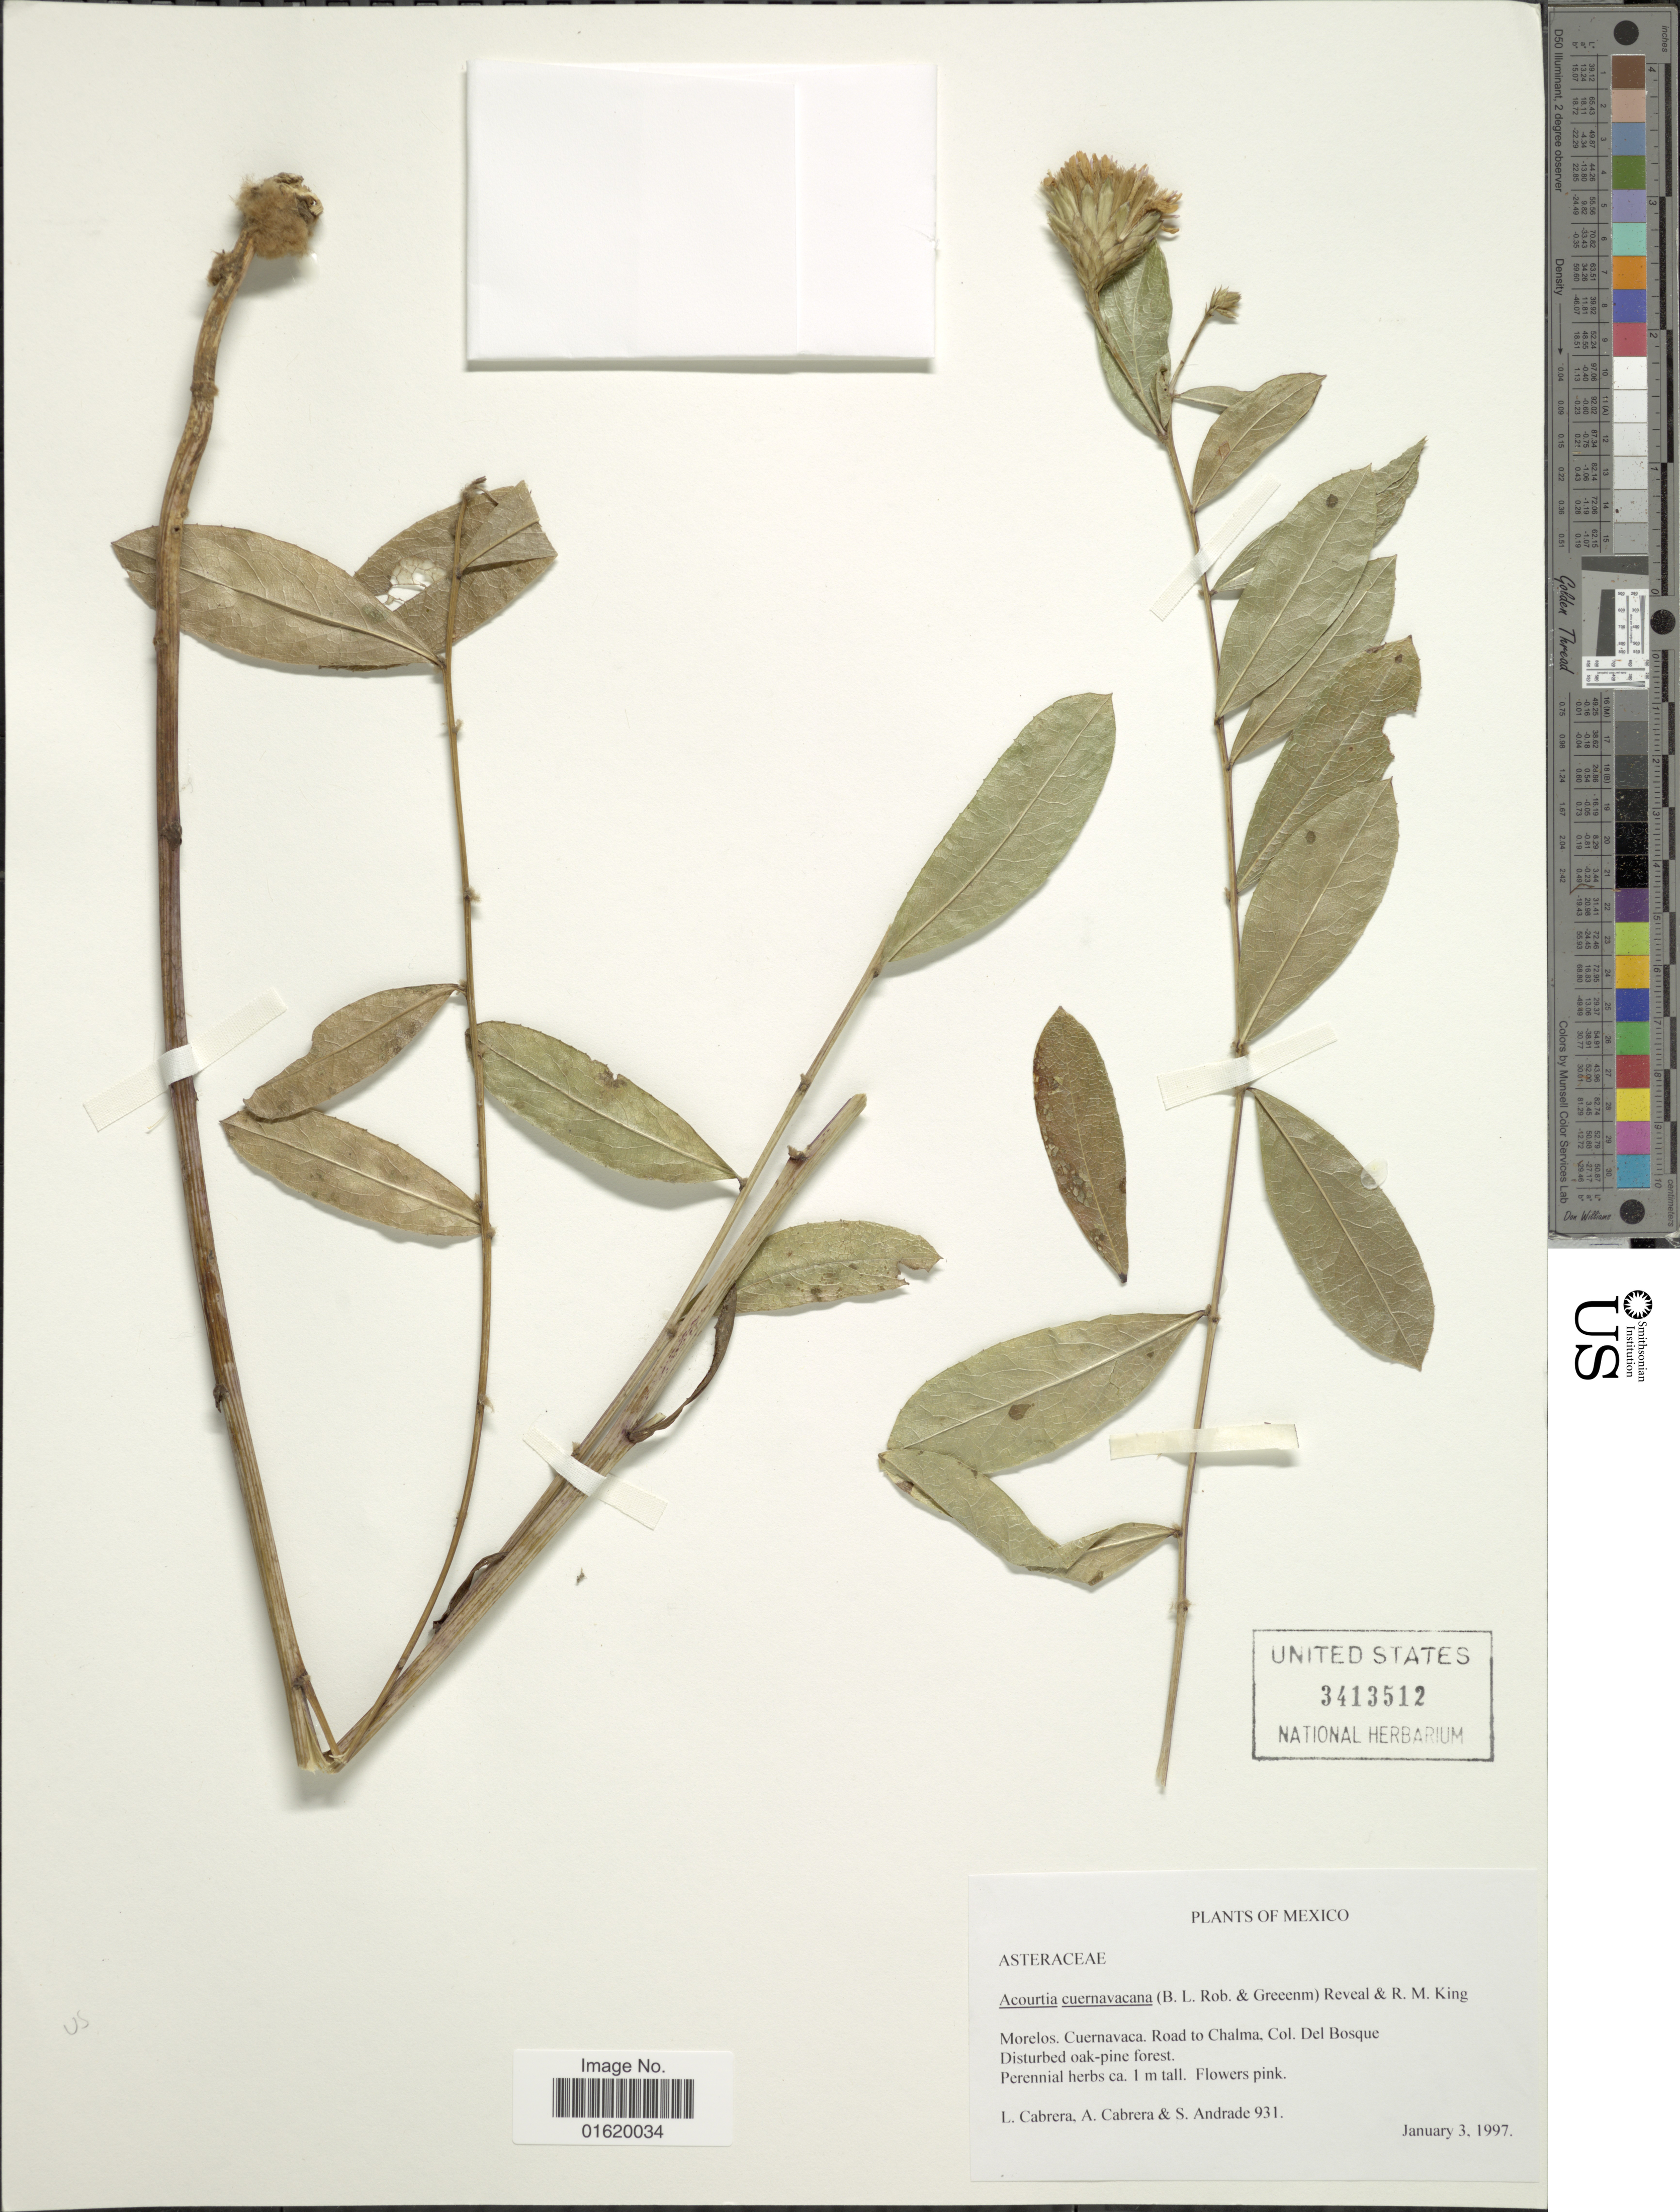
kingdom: Plantae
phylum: Tracheophyta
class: Magnoliopsida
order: Asterales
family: Asteraceae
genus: Acourtia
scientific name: Acourtia cuernavacana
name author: (B.L. Rob. & Greenm.) Reveal & R.M. King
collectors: L. Cabrera, A. Cabrera & S. Andrade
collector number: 931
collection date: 1997-01-03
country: Mexico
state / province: Morelos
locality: Cuernavaca, Road to Chalma, Col. Del Bosque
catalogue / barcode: US 3413512